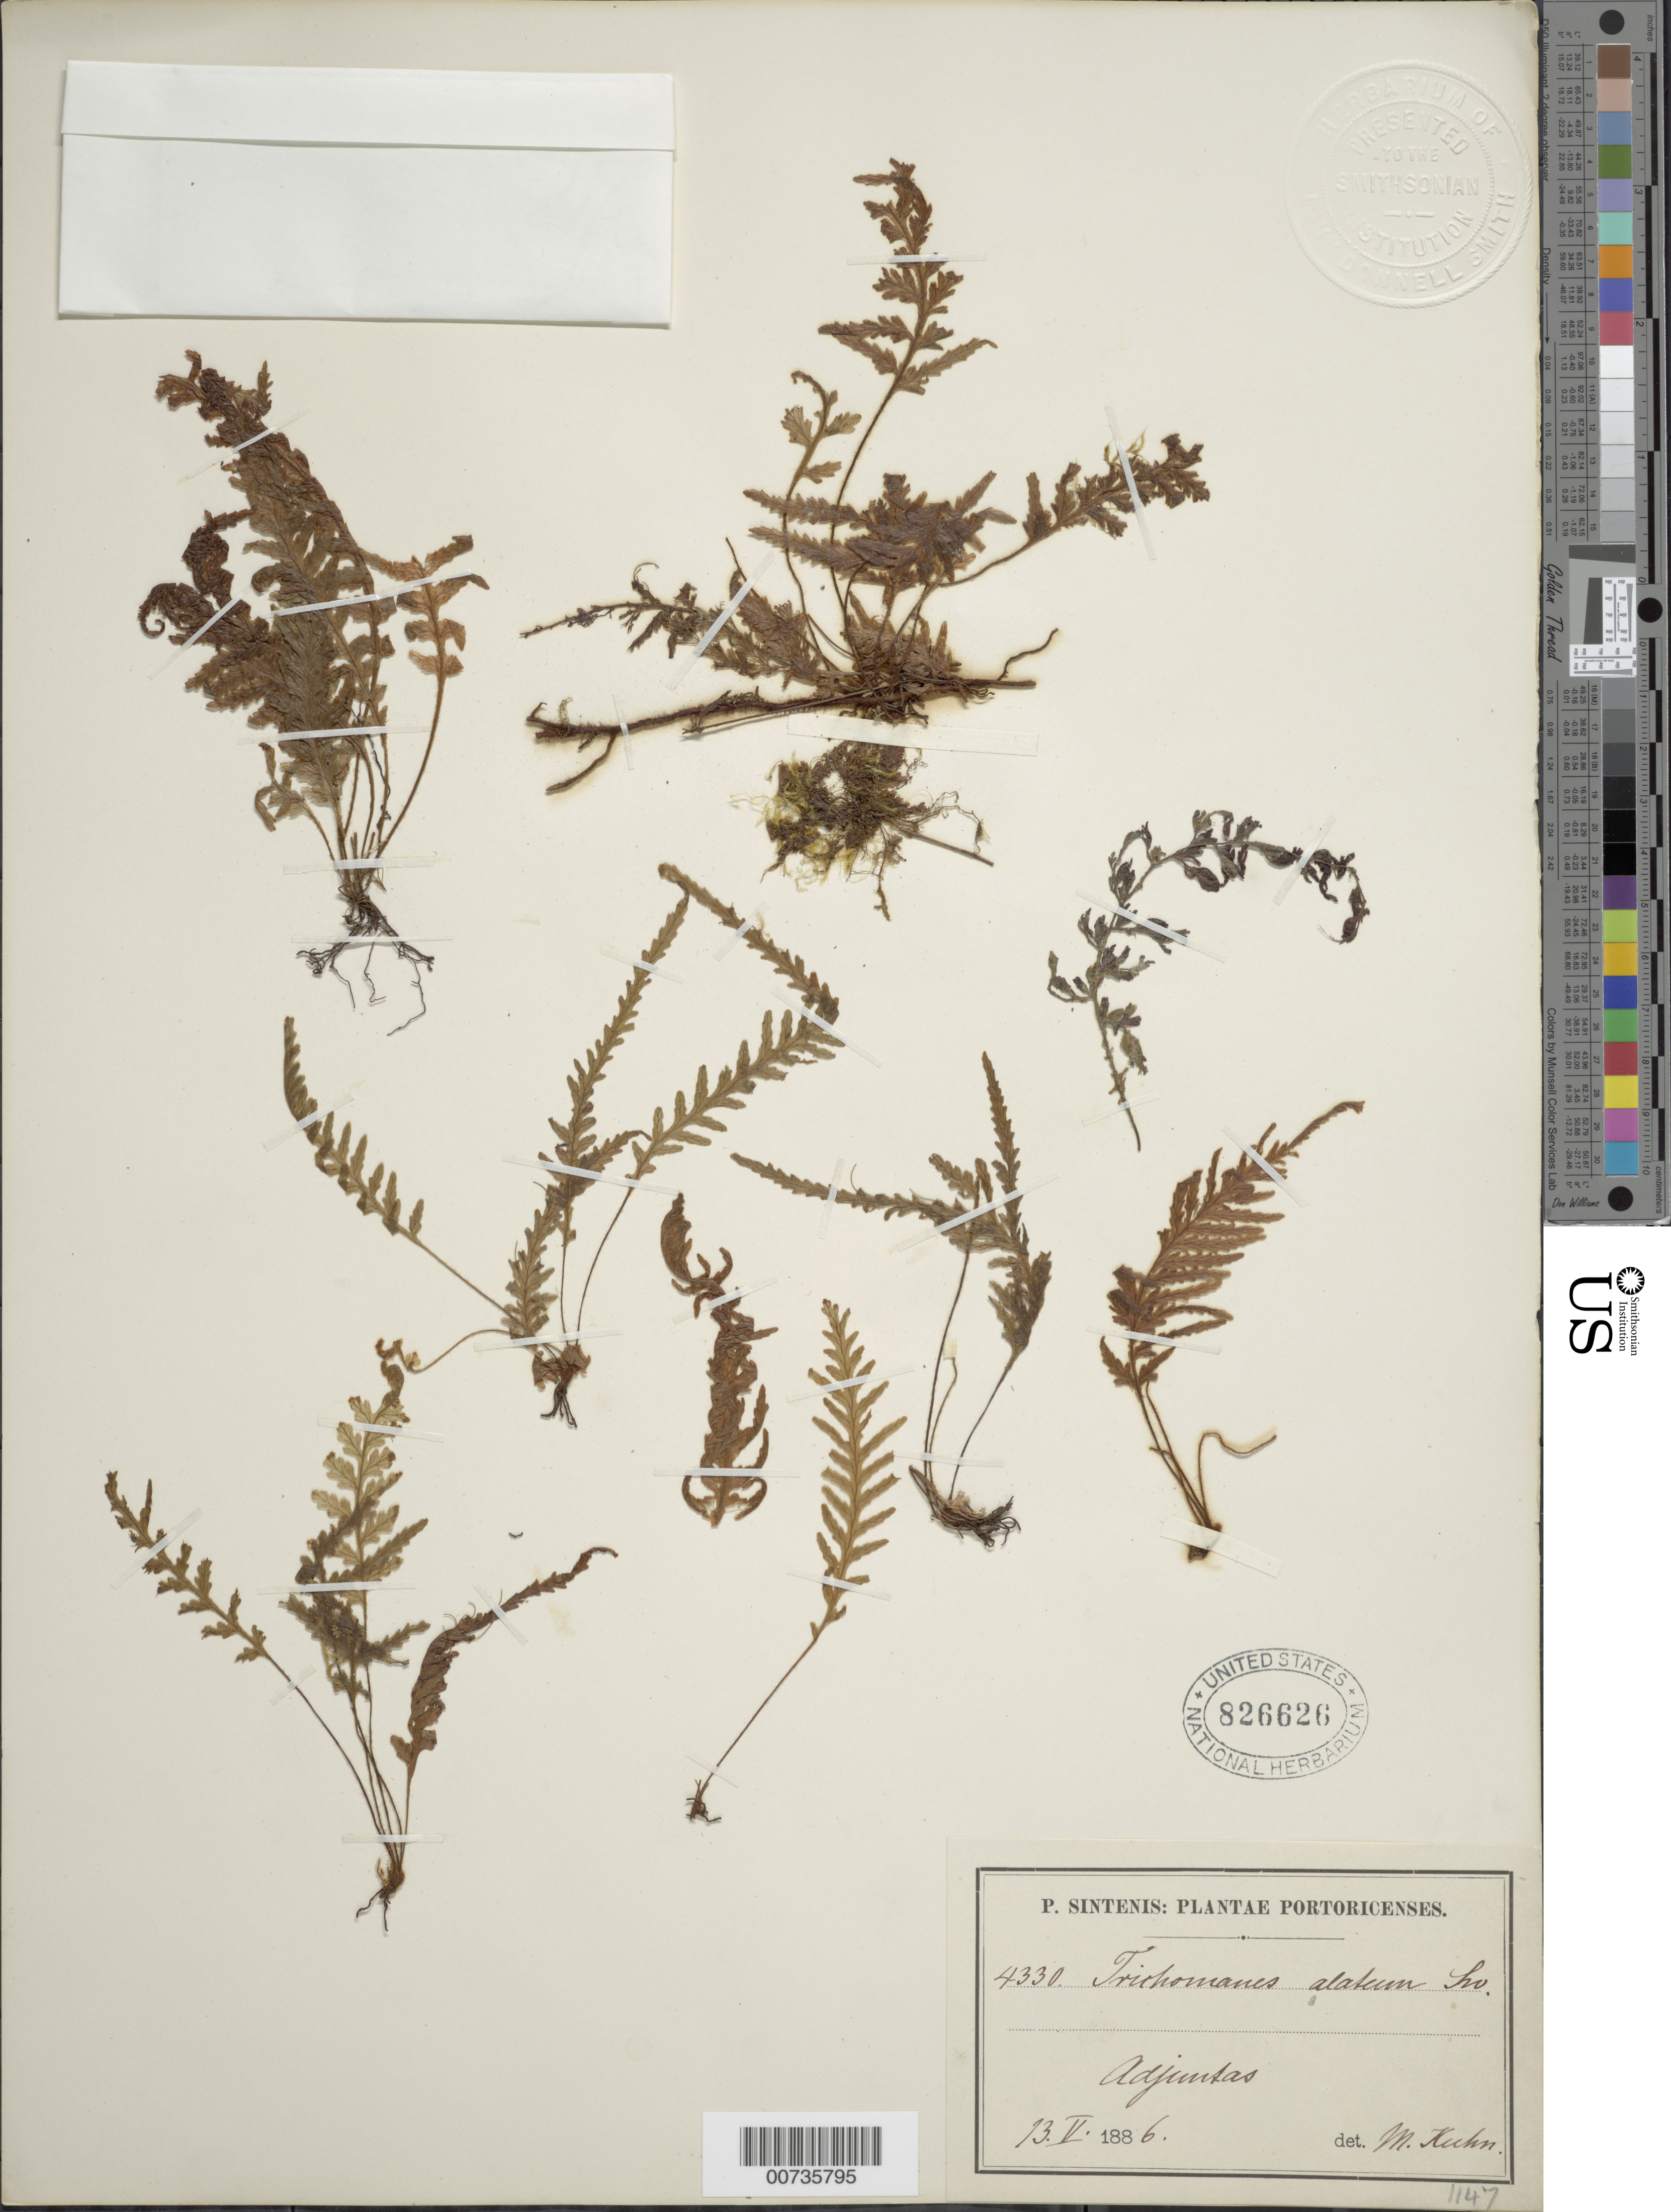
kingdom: Plantae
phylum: Tracheophyta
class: Polypodiopsida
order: Hymenophyllales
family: Hymenophyllaceae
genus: Trichomanes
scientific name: Trichomanes alatum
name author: Sw.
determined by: Kuhn, D. M.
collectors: P. Sintenis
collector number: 4330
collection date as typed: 13 May 1886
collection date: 1886-05-13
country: Puerto Rico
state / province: Adjuntas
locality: Adjuntas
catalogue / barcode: US 826626